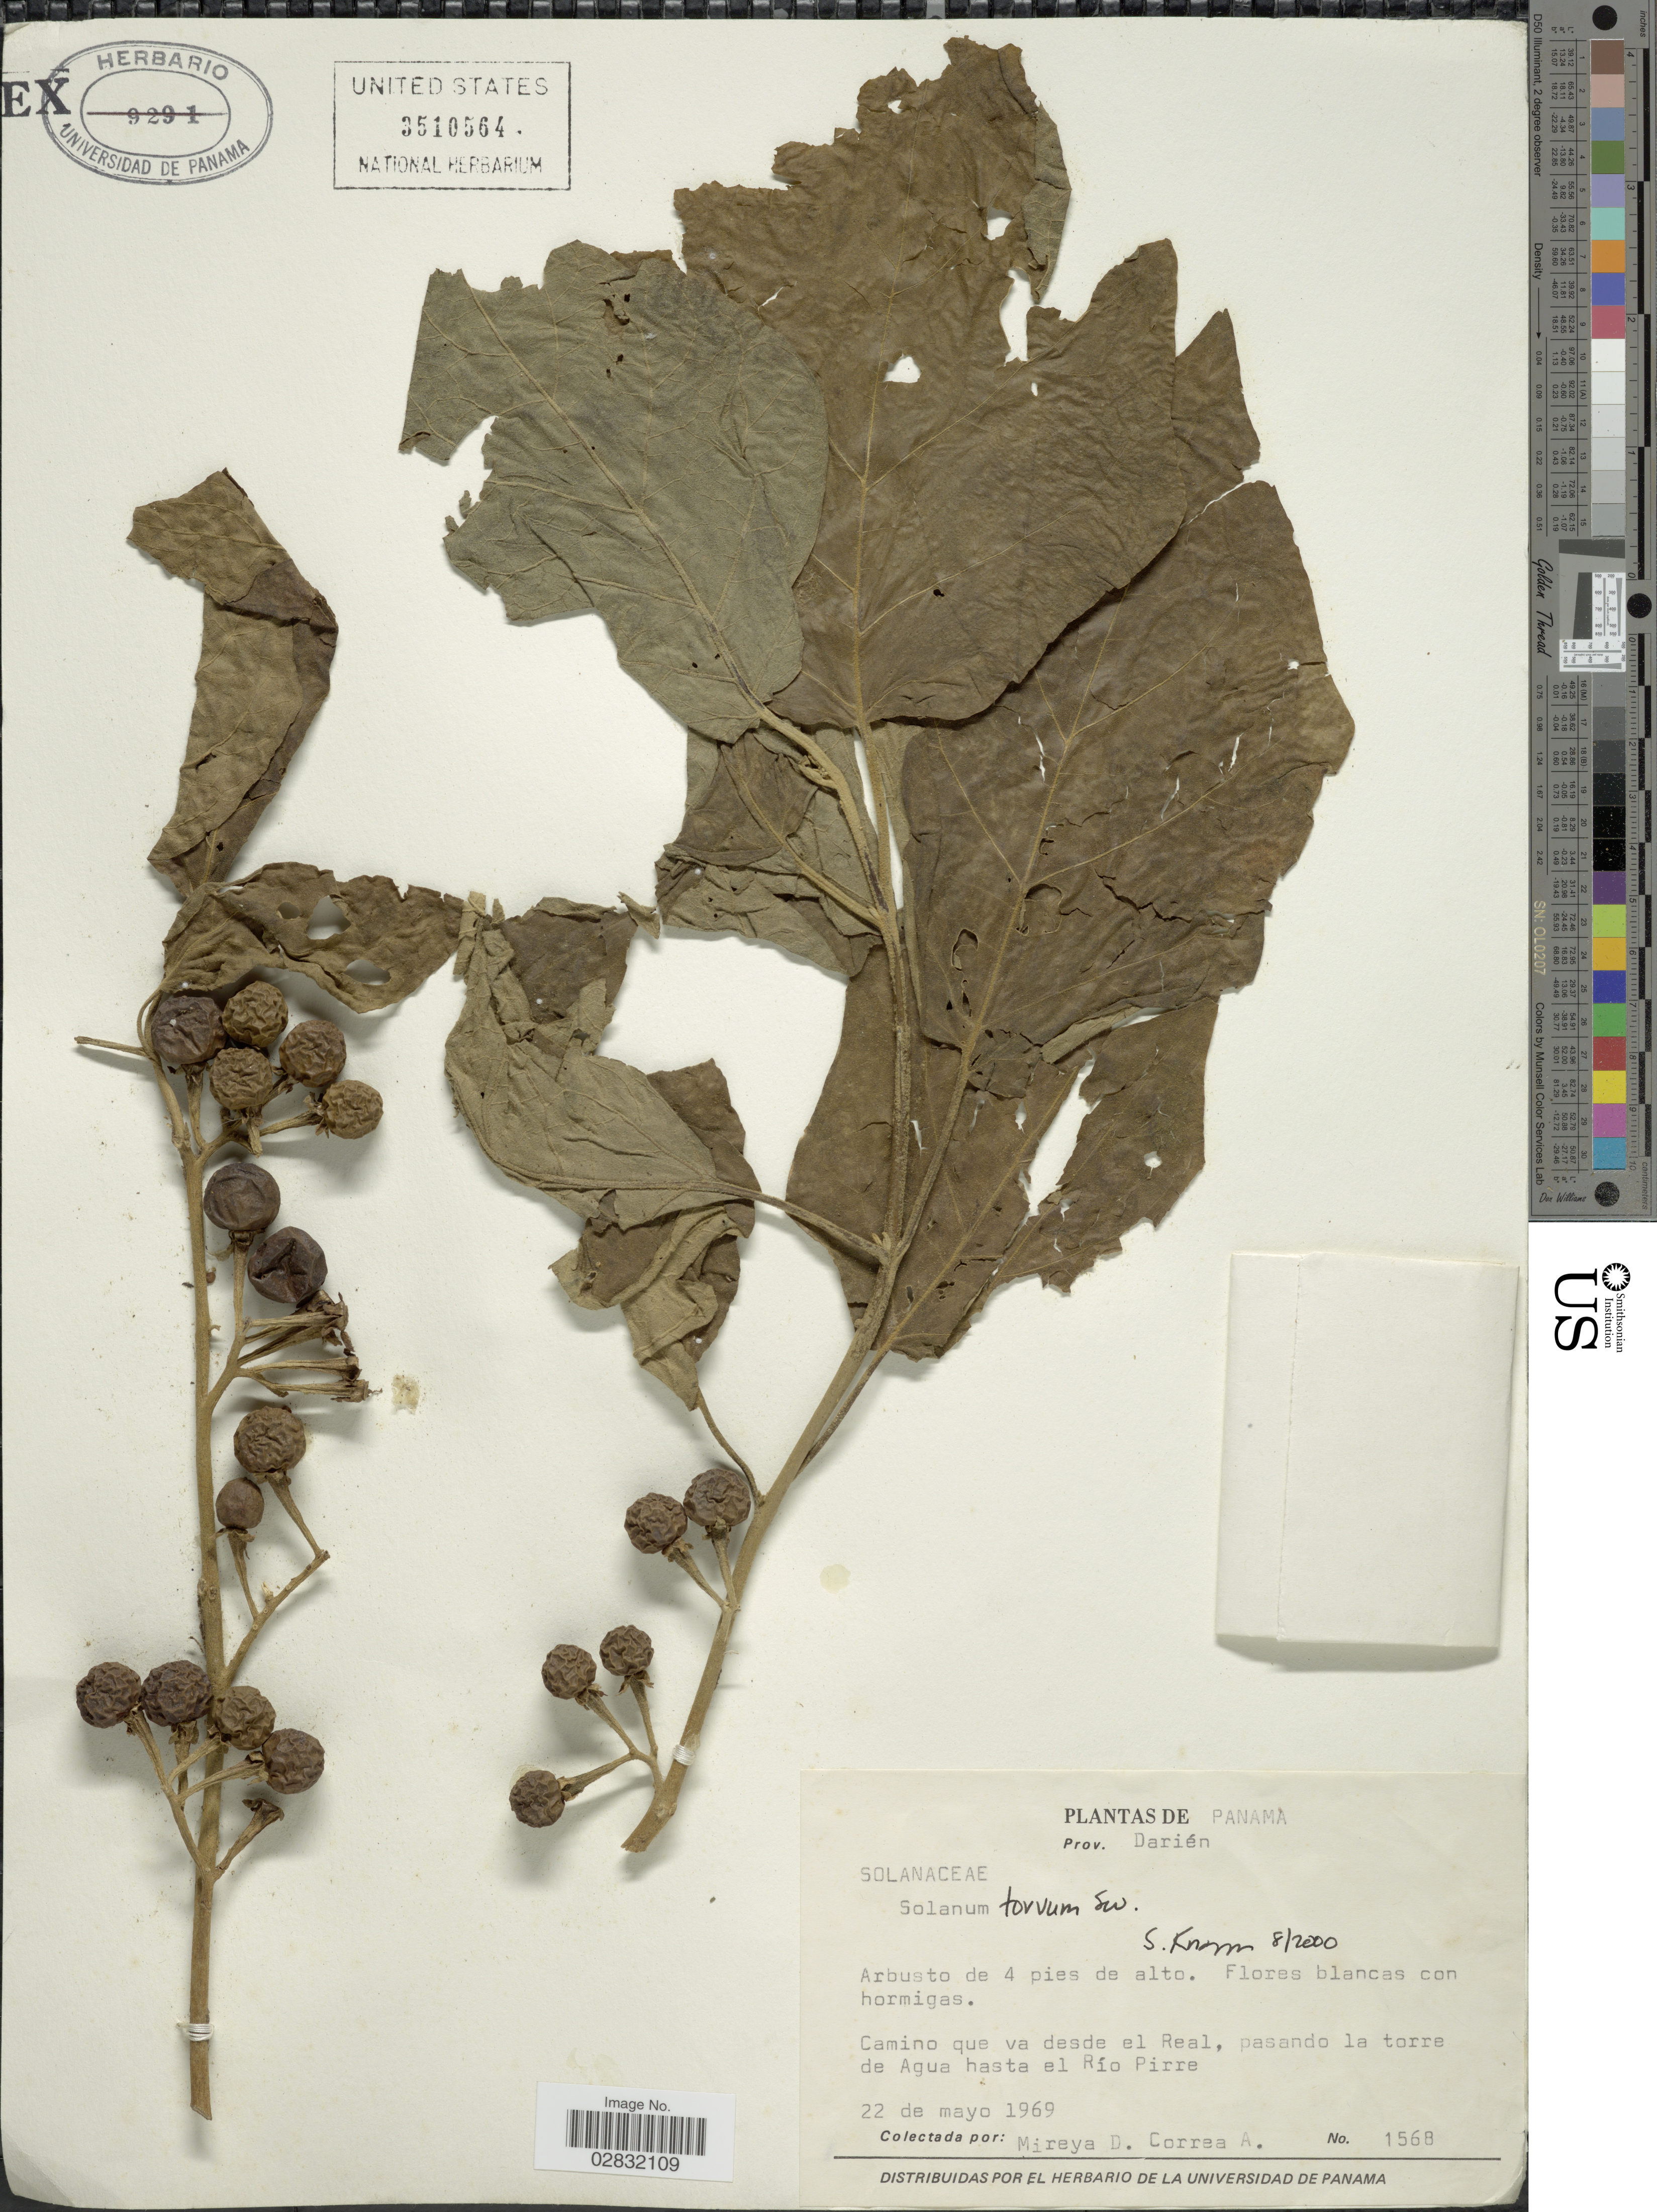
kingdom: Plantae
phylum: Tracheophyta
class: Magnoliopsida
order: Solanales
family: Solanaceae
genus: Solanum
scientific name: Solanum torvum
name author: Sw.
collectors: M. D. Corrêa-A.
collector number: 1568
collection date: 1969-05-22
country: Panama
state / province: Darién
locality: Prov. Darién, Camino que va desde el Real, pasando la torre de Agua hasta el Río Pirre.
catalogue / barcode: US 3510564